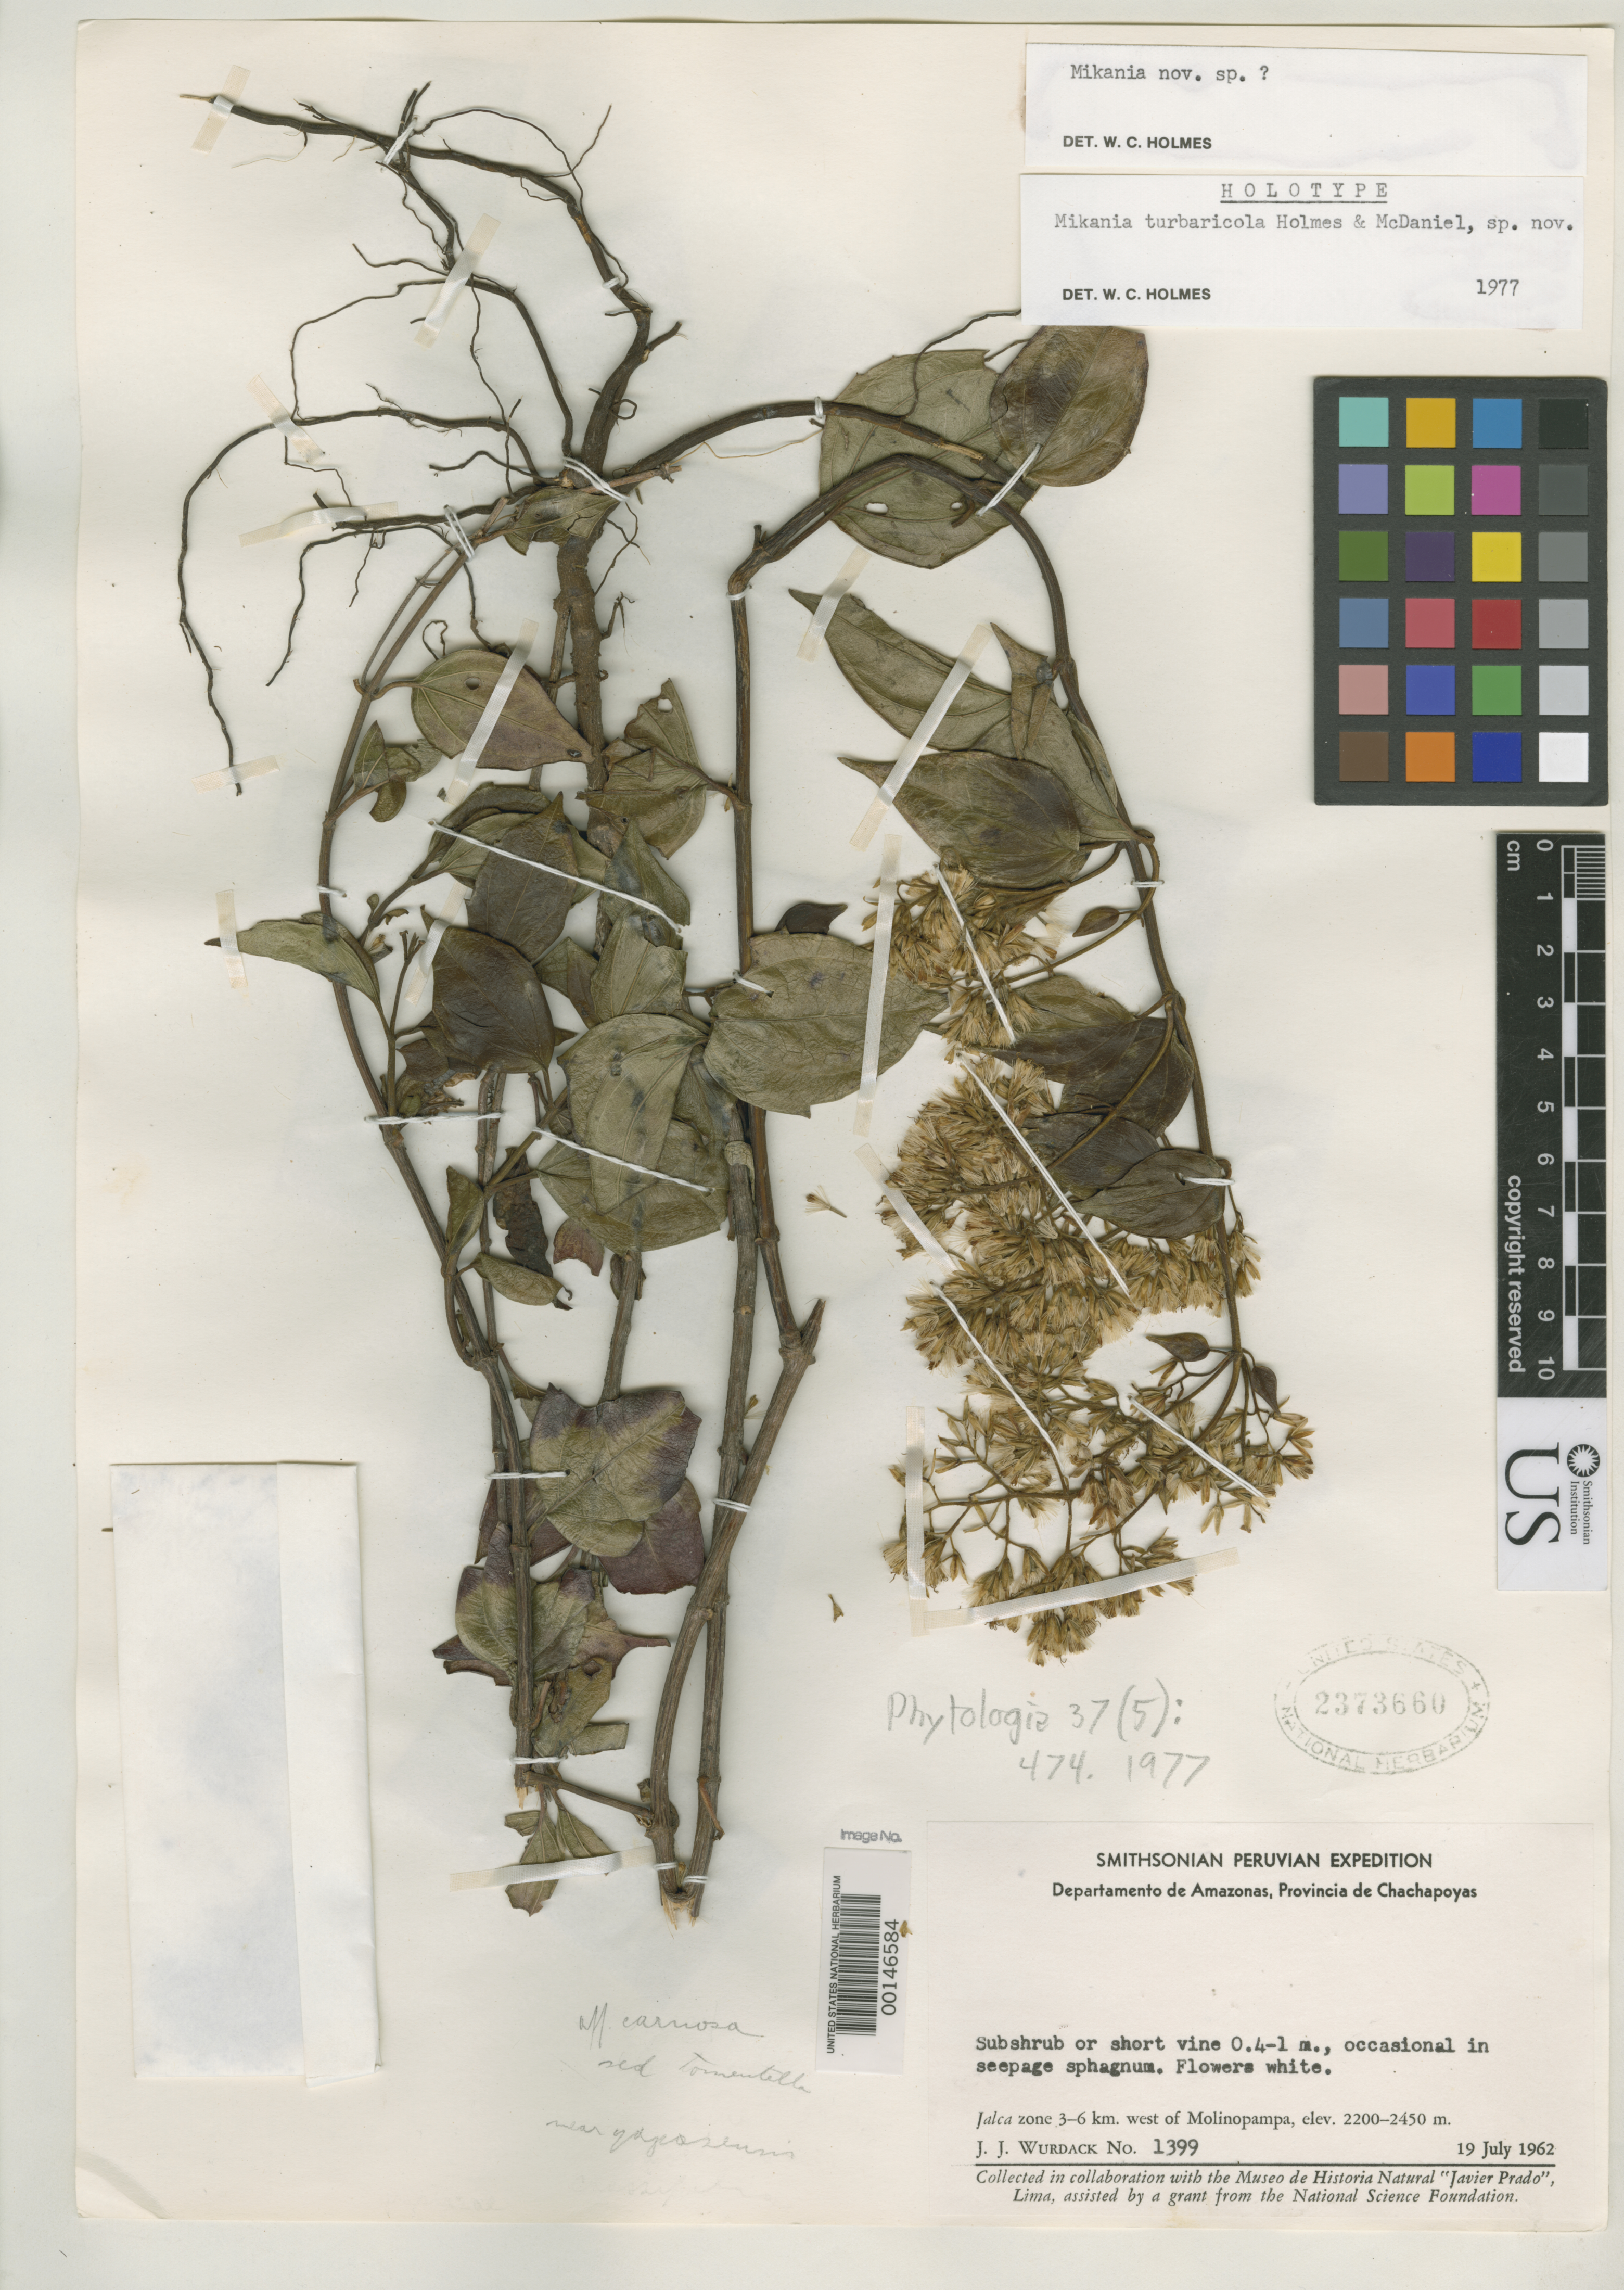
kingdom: Plantae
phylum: Tracheophyta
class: Magnoliopsida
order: Asterales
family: Asteraceae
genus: Mikania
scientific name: Mikania turbaricola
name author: W.C. Holmes & McDaniel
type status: Holotype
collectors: J. J. Wurdack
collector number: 1399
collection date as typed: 19 Jul 1962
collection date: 1962-07-19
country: Peru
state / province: Amazonas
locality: Jalca Zone 3 to 6 km. W of Molinopampa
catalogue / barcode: US 2373660